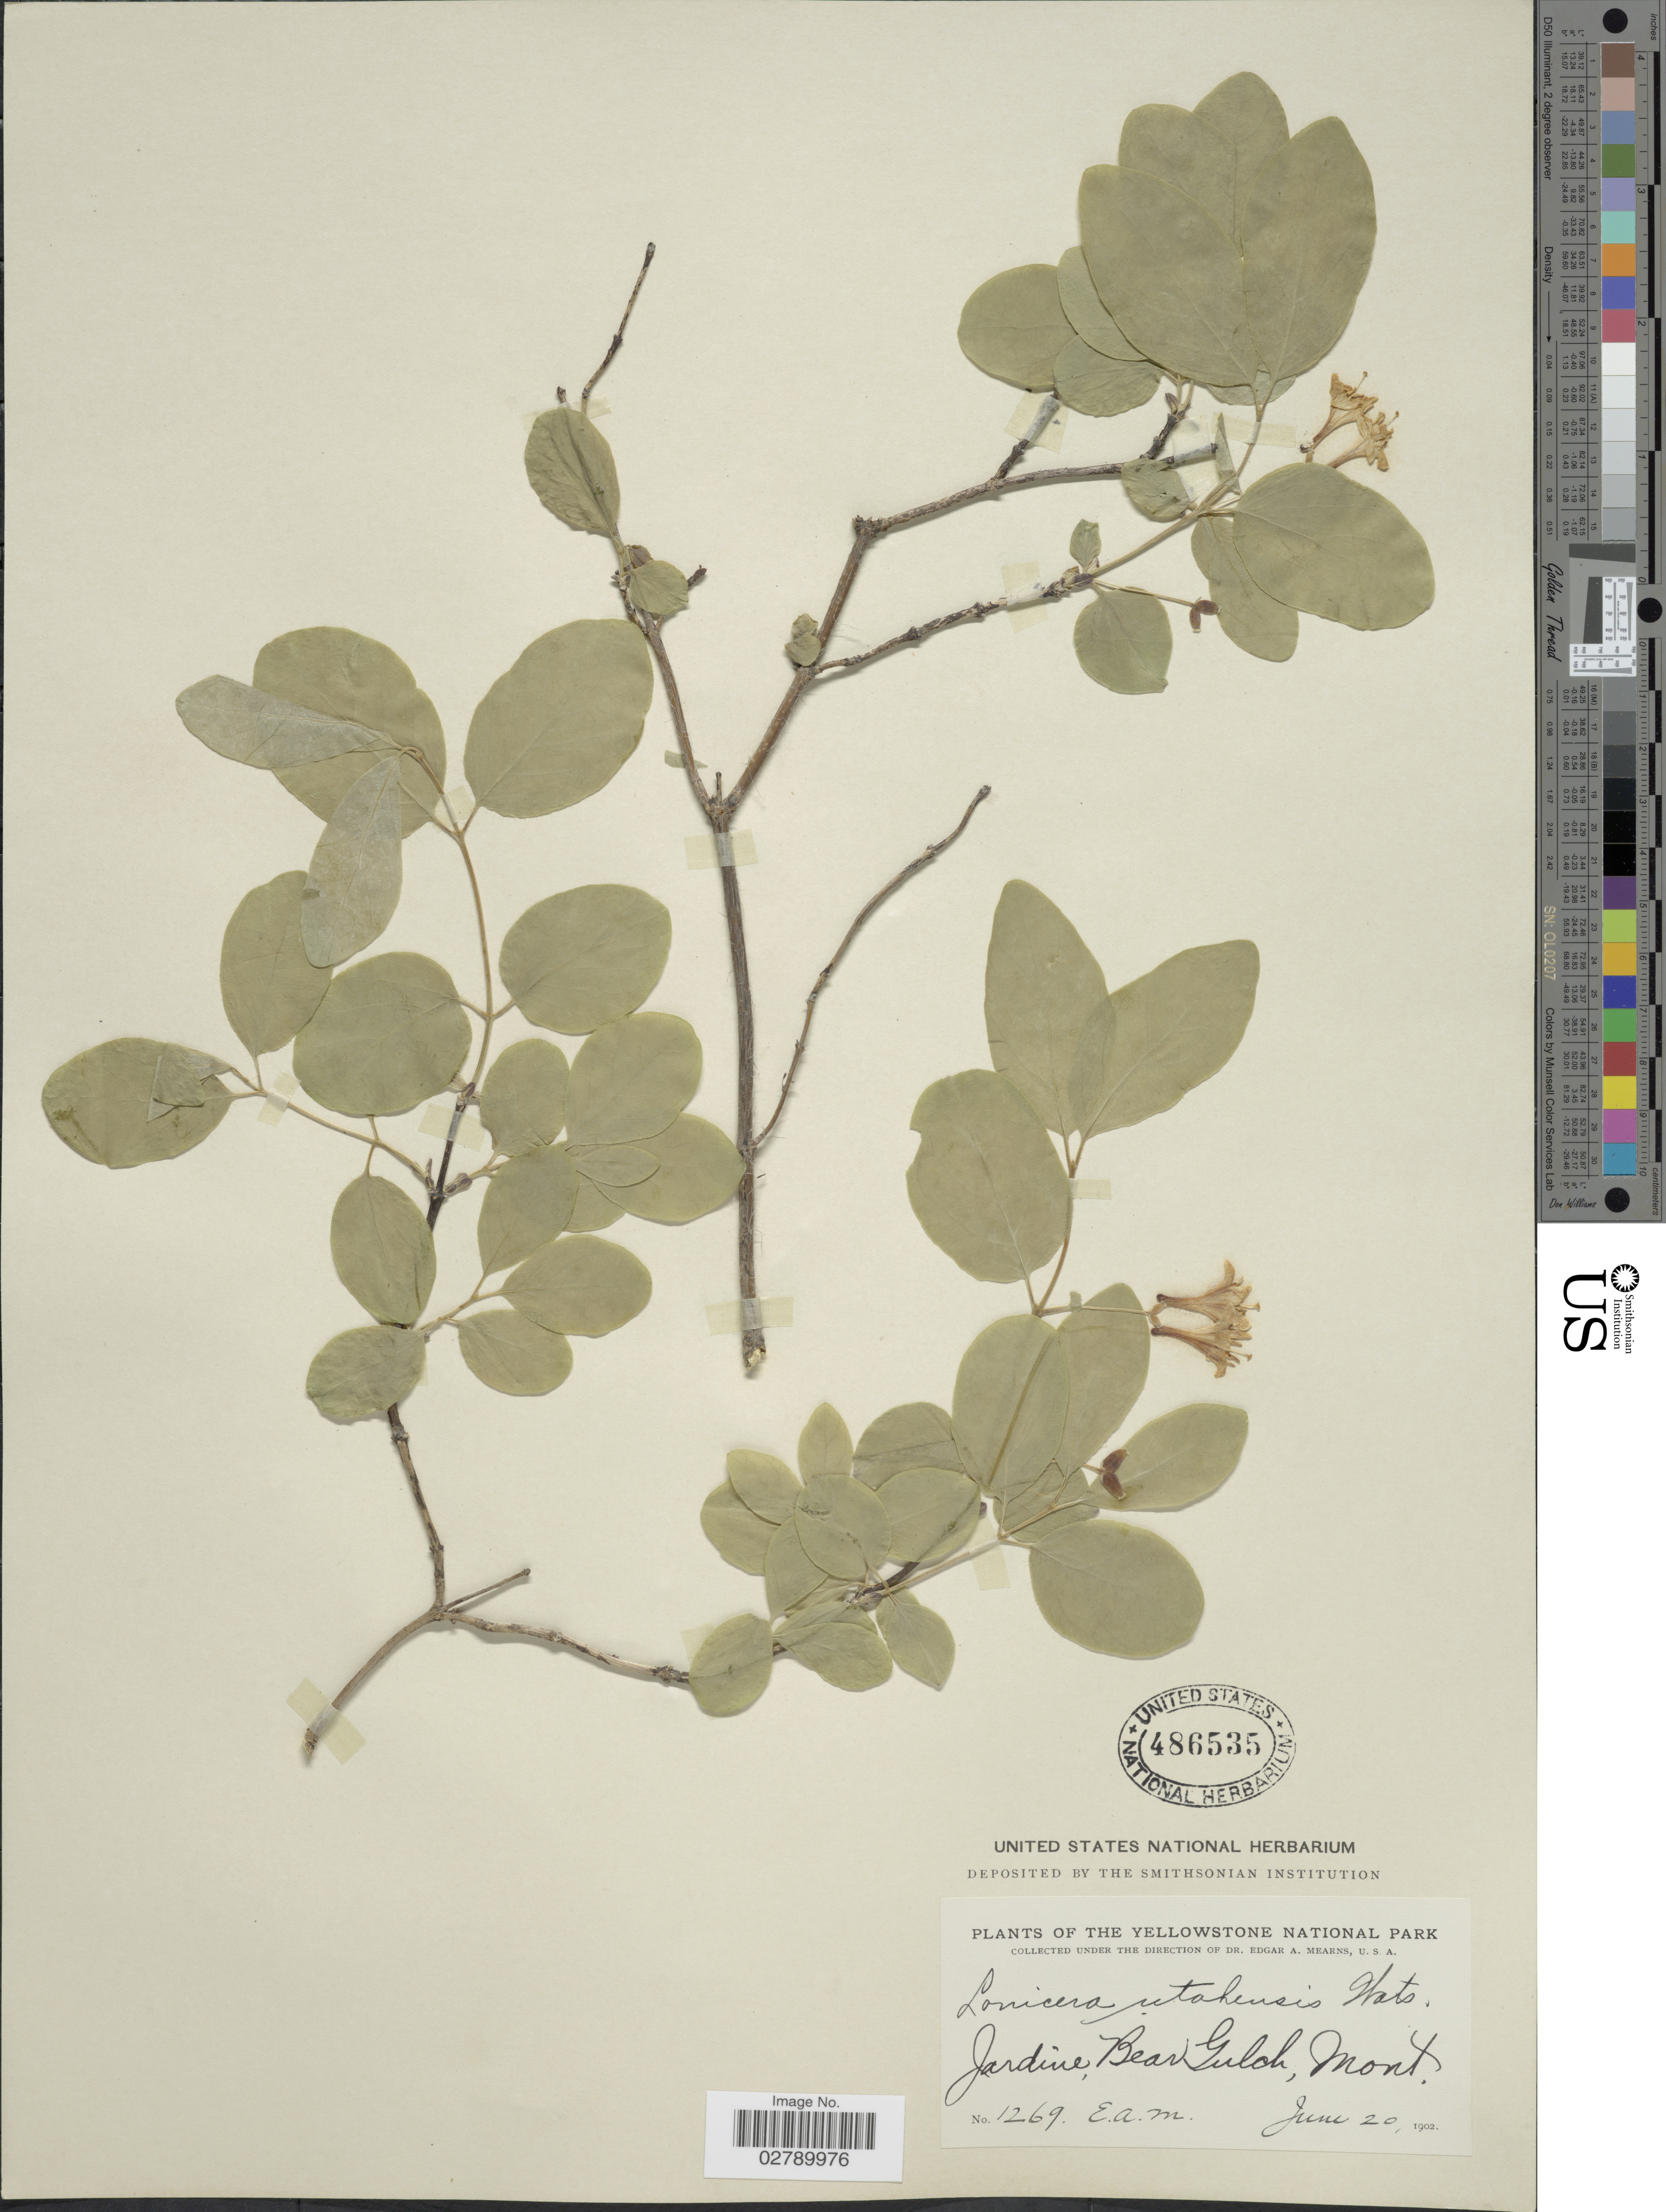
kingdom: Plantae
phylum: Tracheophyta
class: Magnoliopsida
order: Dipsacales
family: Caprifoliaceae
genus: Lonicera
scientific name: Lonicera utahensis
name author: S. Watson in C. King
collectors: E. A. Mearns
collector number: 1269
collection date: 1902-06-20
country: United States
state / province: Montana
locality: Yellowstone National Park. Jardine, Bear Gulch.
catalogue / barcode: US 486535